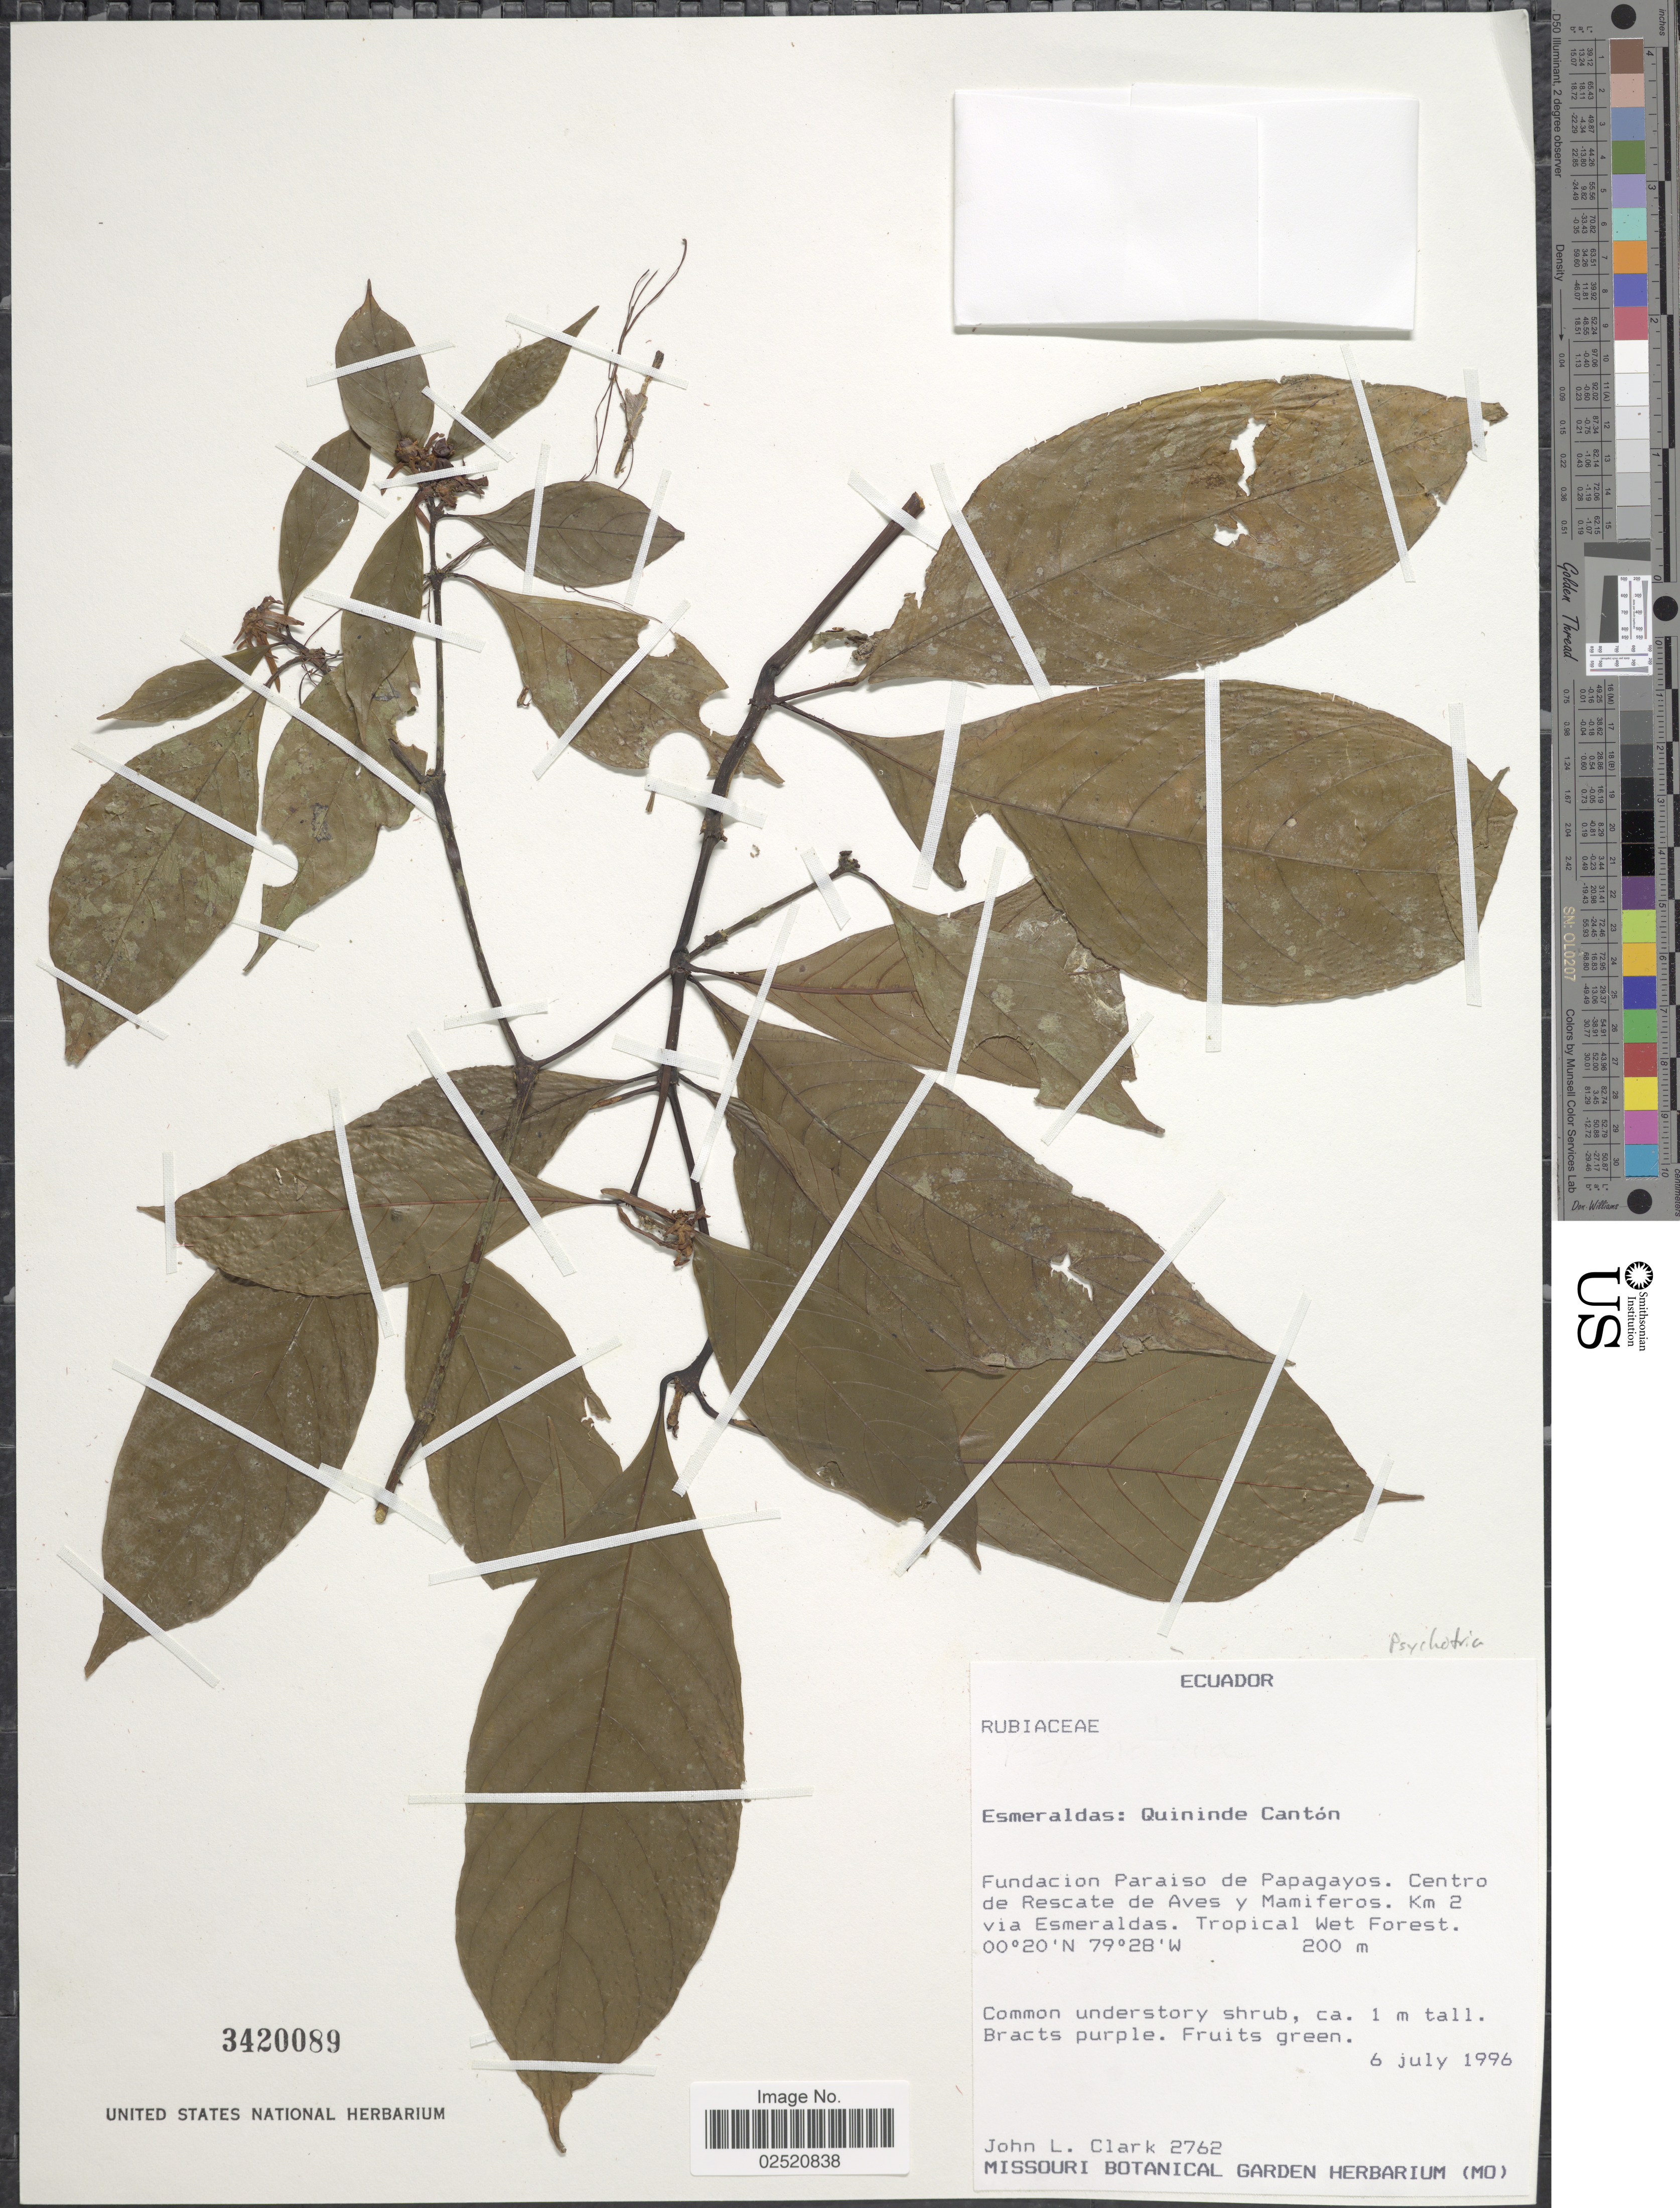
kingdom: Plantae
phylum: Tracheophyta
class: Magnoliopsida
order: Gentianales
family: Rubiaceae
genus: Psychotria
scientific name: Psychotria sp.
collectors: J. L. Clark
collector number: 2762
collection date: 1996-07-06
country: Ecuador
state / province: Esmeraldas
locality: Quininde Canton, Fundacion Paraiso de Papagayos, Centro de Rescate de Aves Y Mamiferos, Km 2 via Esmeraldas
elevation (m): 200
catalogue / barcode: US 3420089